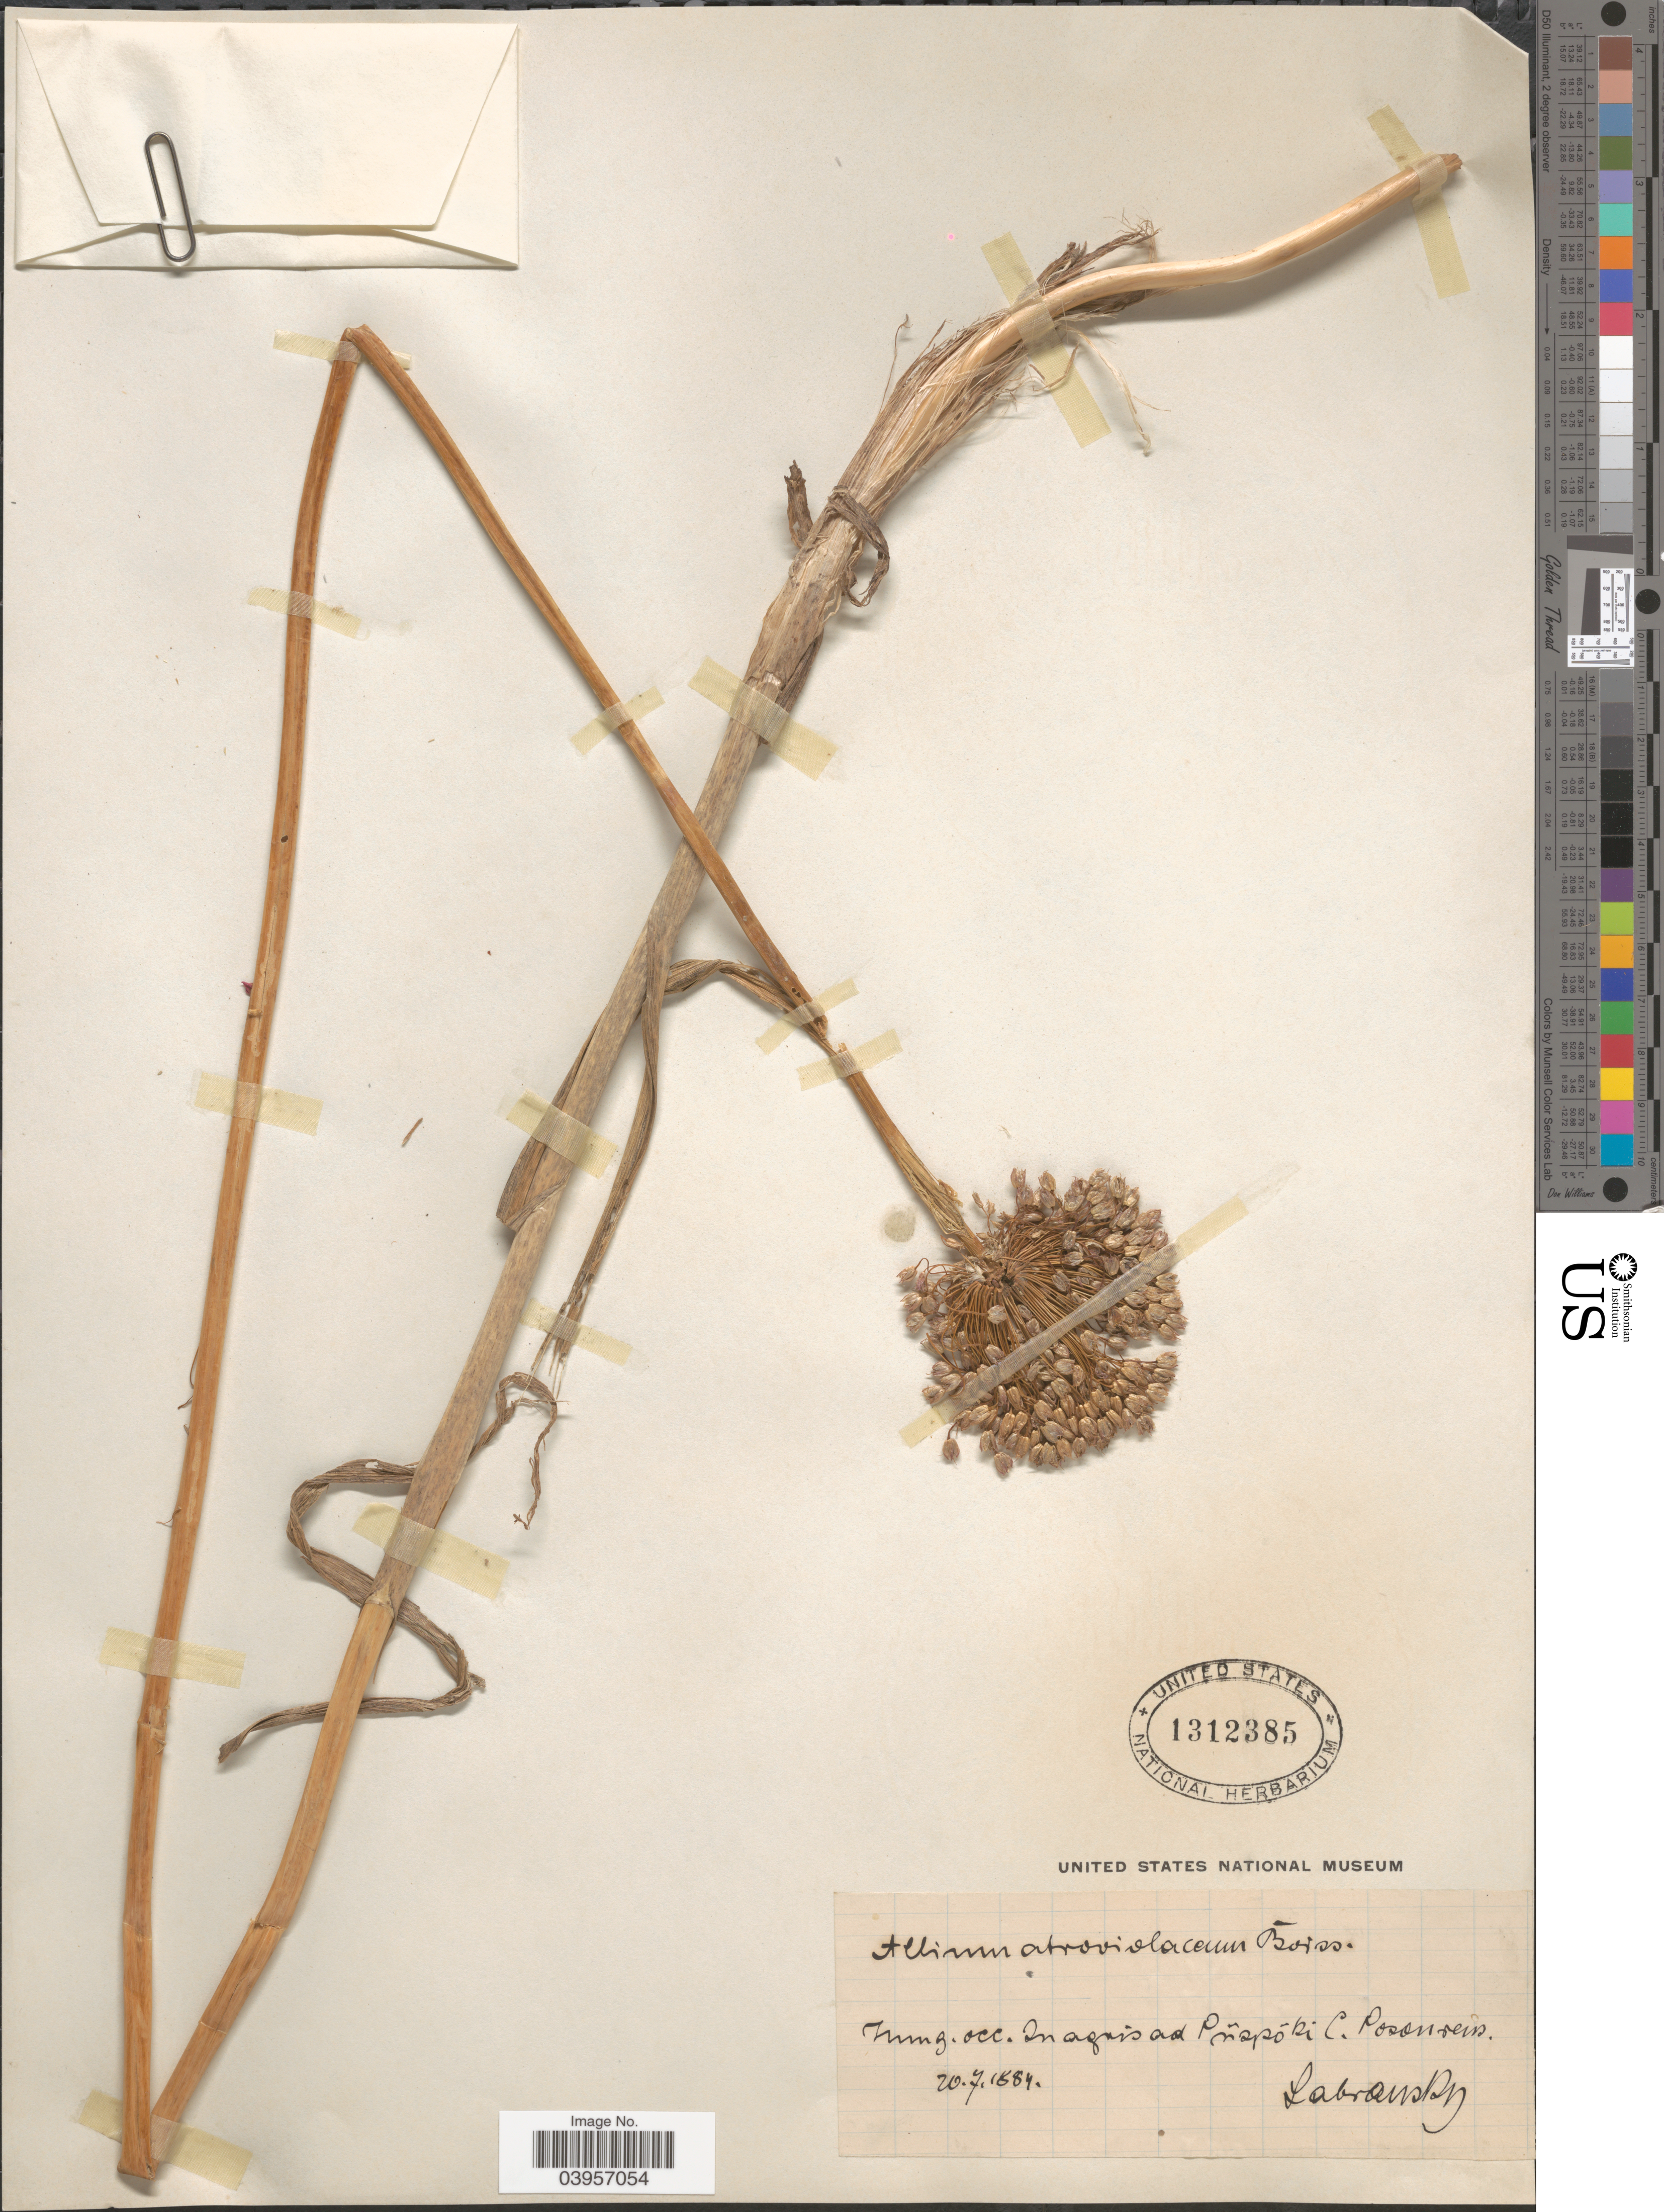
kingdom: Plantae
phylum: Tracheophyta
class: Liliopsida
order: Asparagales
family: Amaryllidaceae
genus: Allium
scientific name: Allium atroviolaceum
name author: Boiss.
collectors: Sabransky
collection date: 1884-07-20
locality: Muns. occ. In agnis ad Prïspöki C. Posonrein. [interpreted]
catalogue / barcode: US 1312385